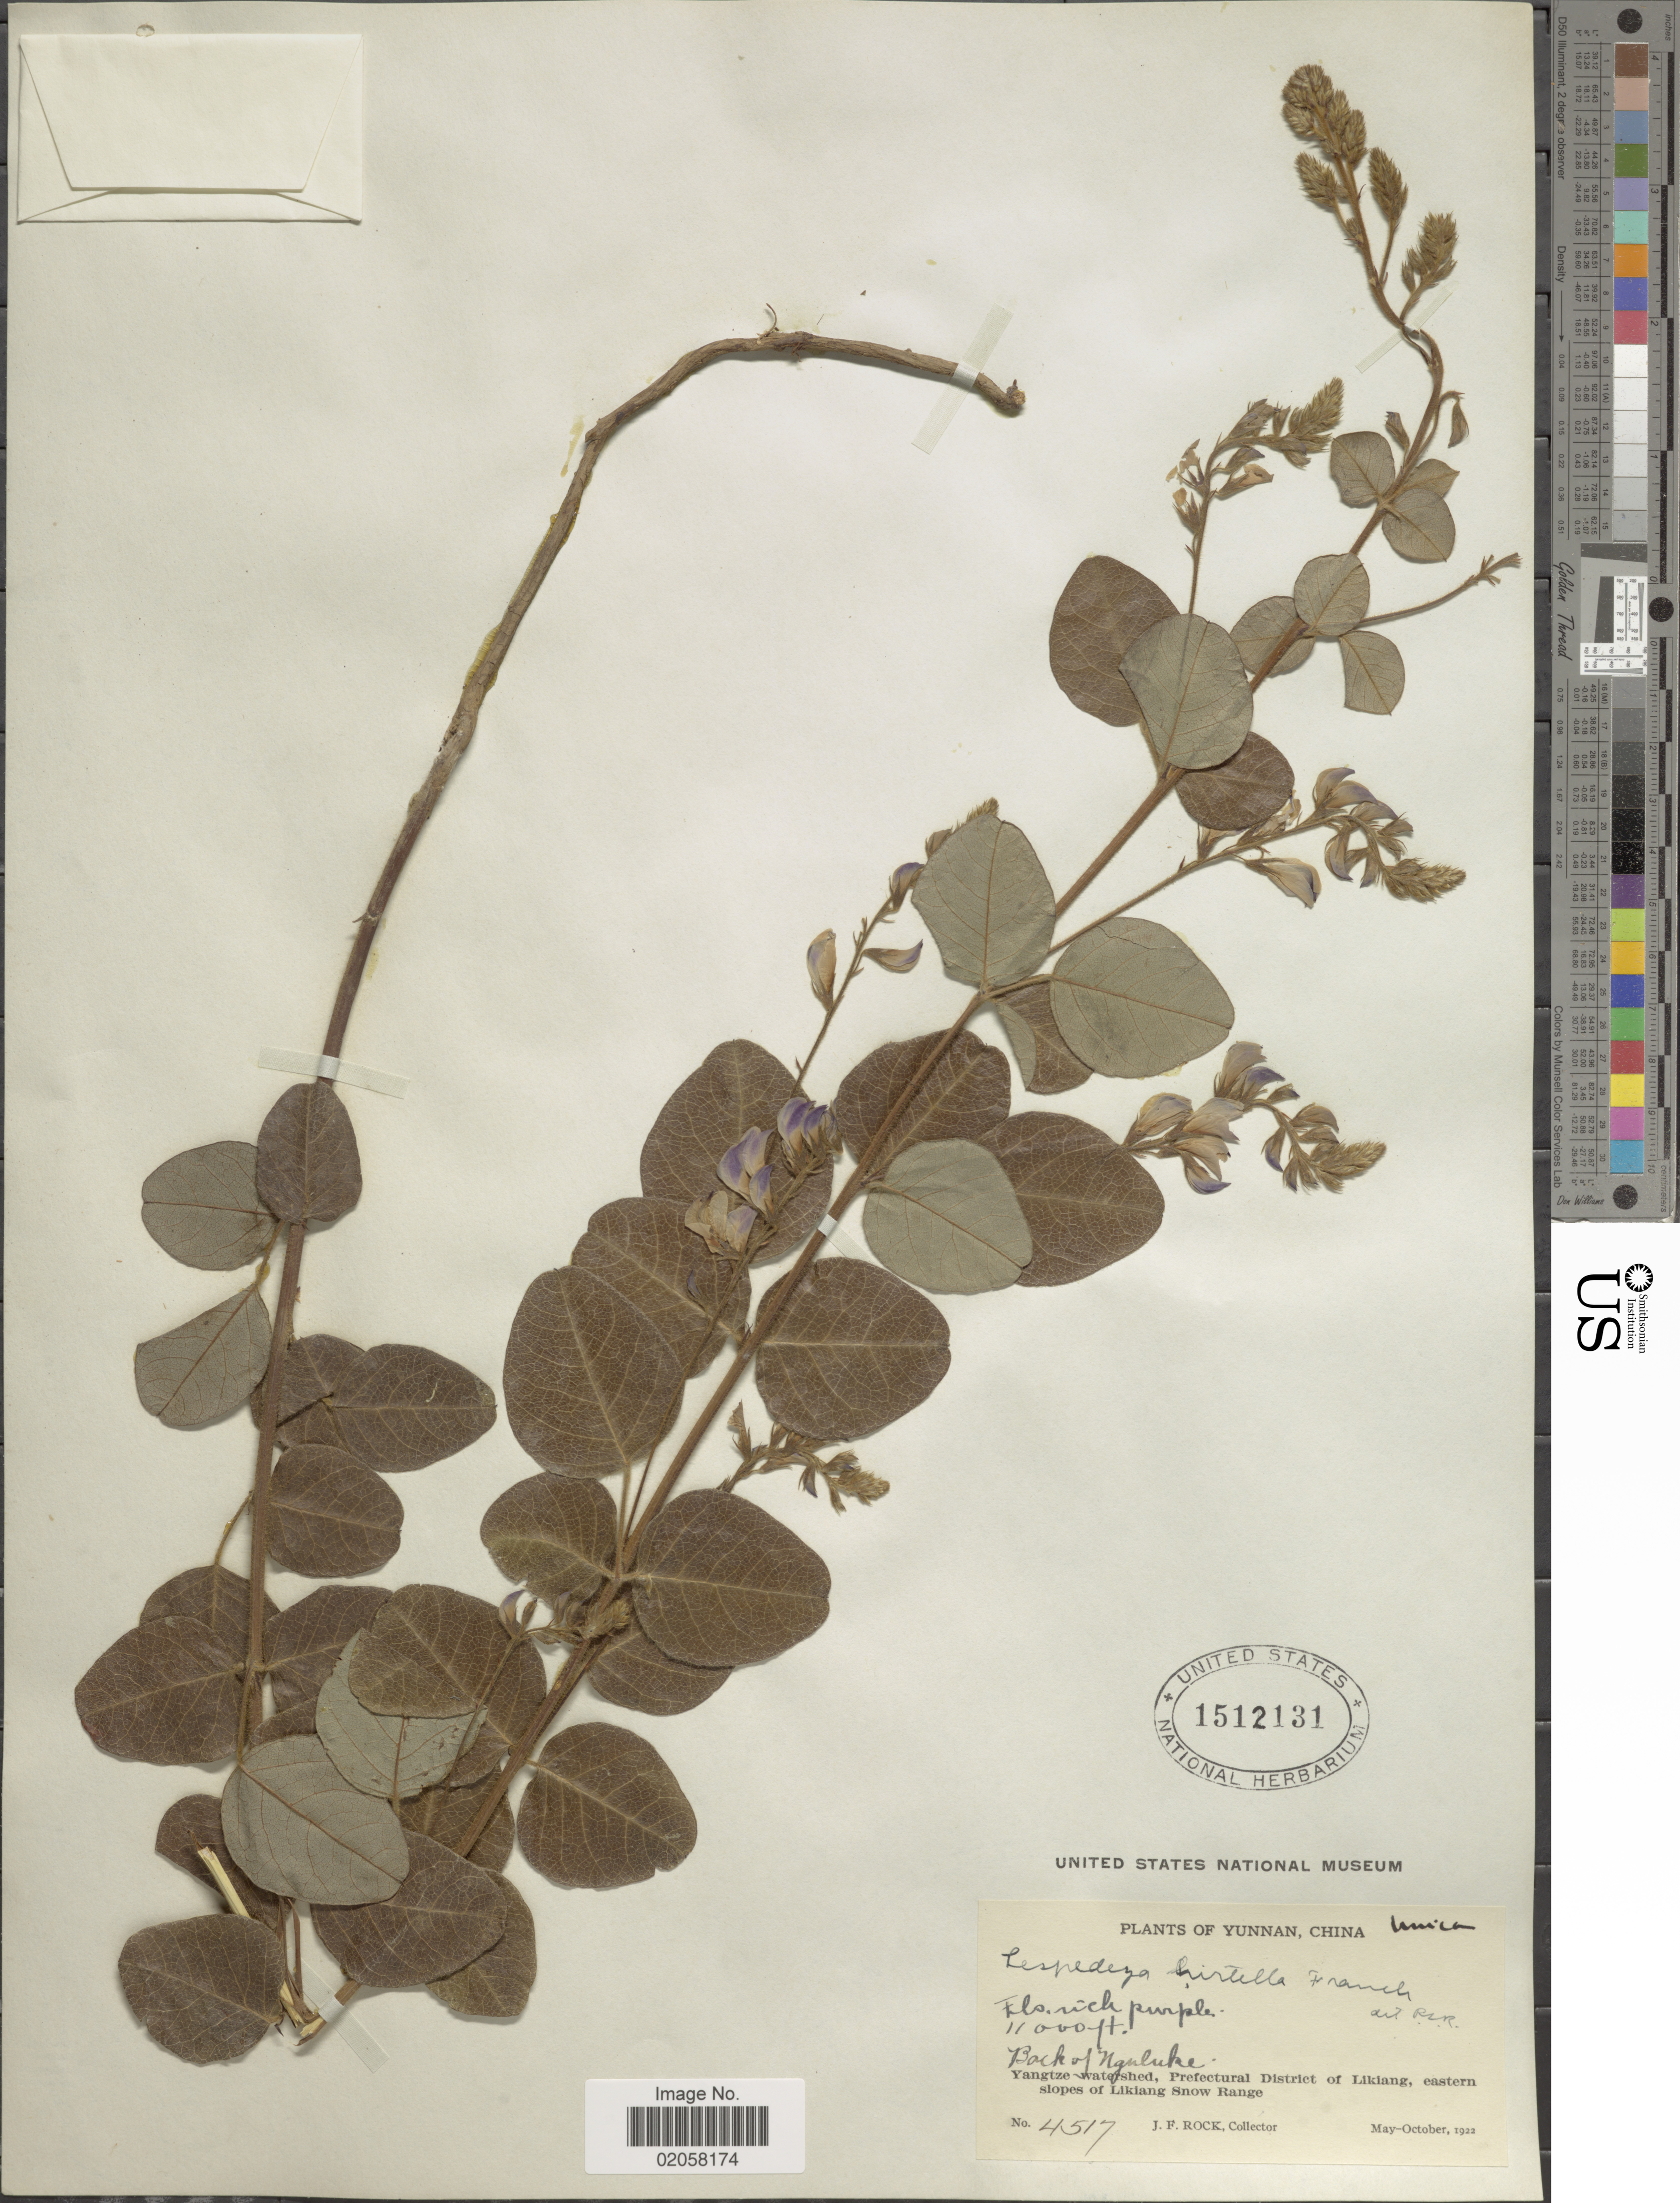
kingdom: Plantae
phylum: Tracheophyta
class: Magnoliopsida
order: Fabales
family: Fabaceae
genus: Campylotropis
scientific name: Campylotropis hirtella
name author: (Franch.) Schindl.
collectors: J. Rock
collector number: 4517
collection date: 1922-05/1922-10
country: China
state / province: Yunnan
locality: Back of Nguluke, Yangtze watershed, Prefectural District of Likiang, eastern slopes of Likiang Snow Range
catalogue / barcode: US 1512131